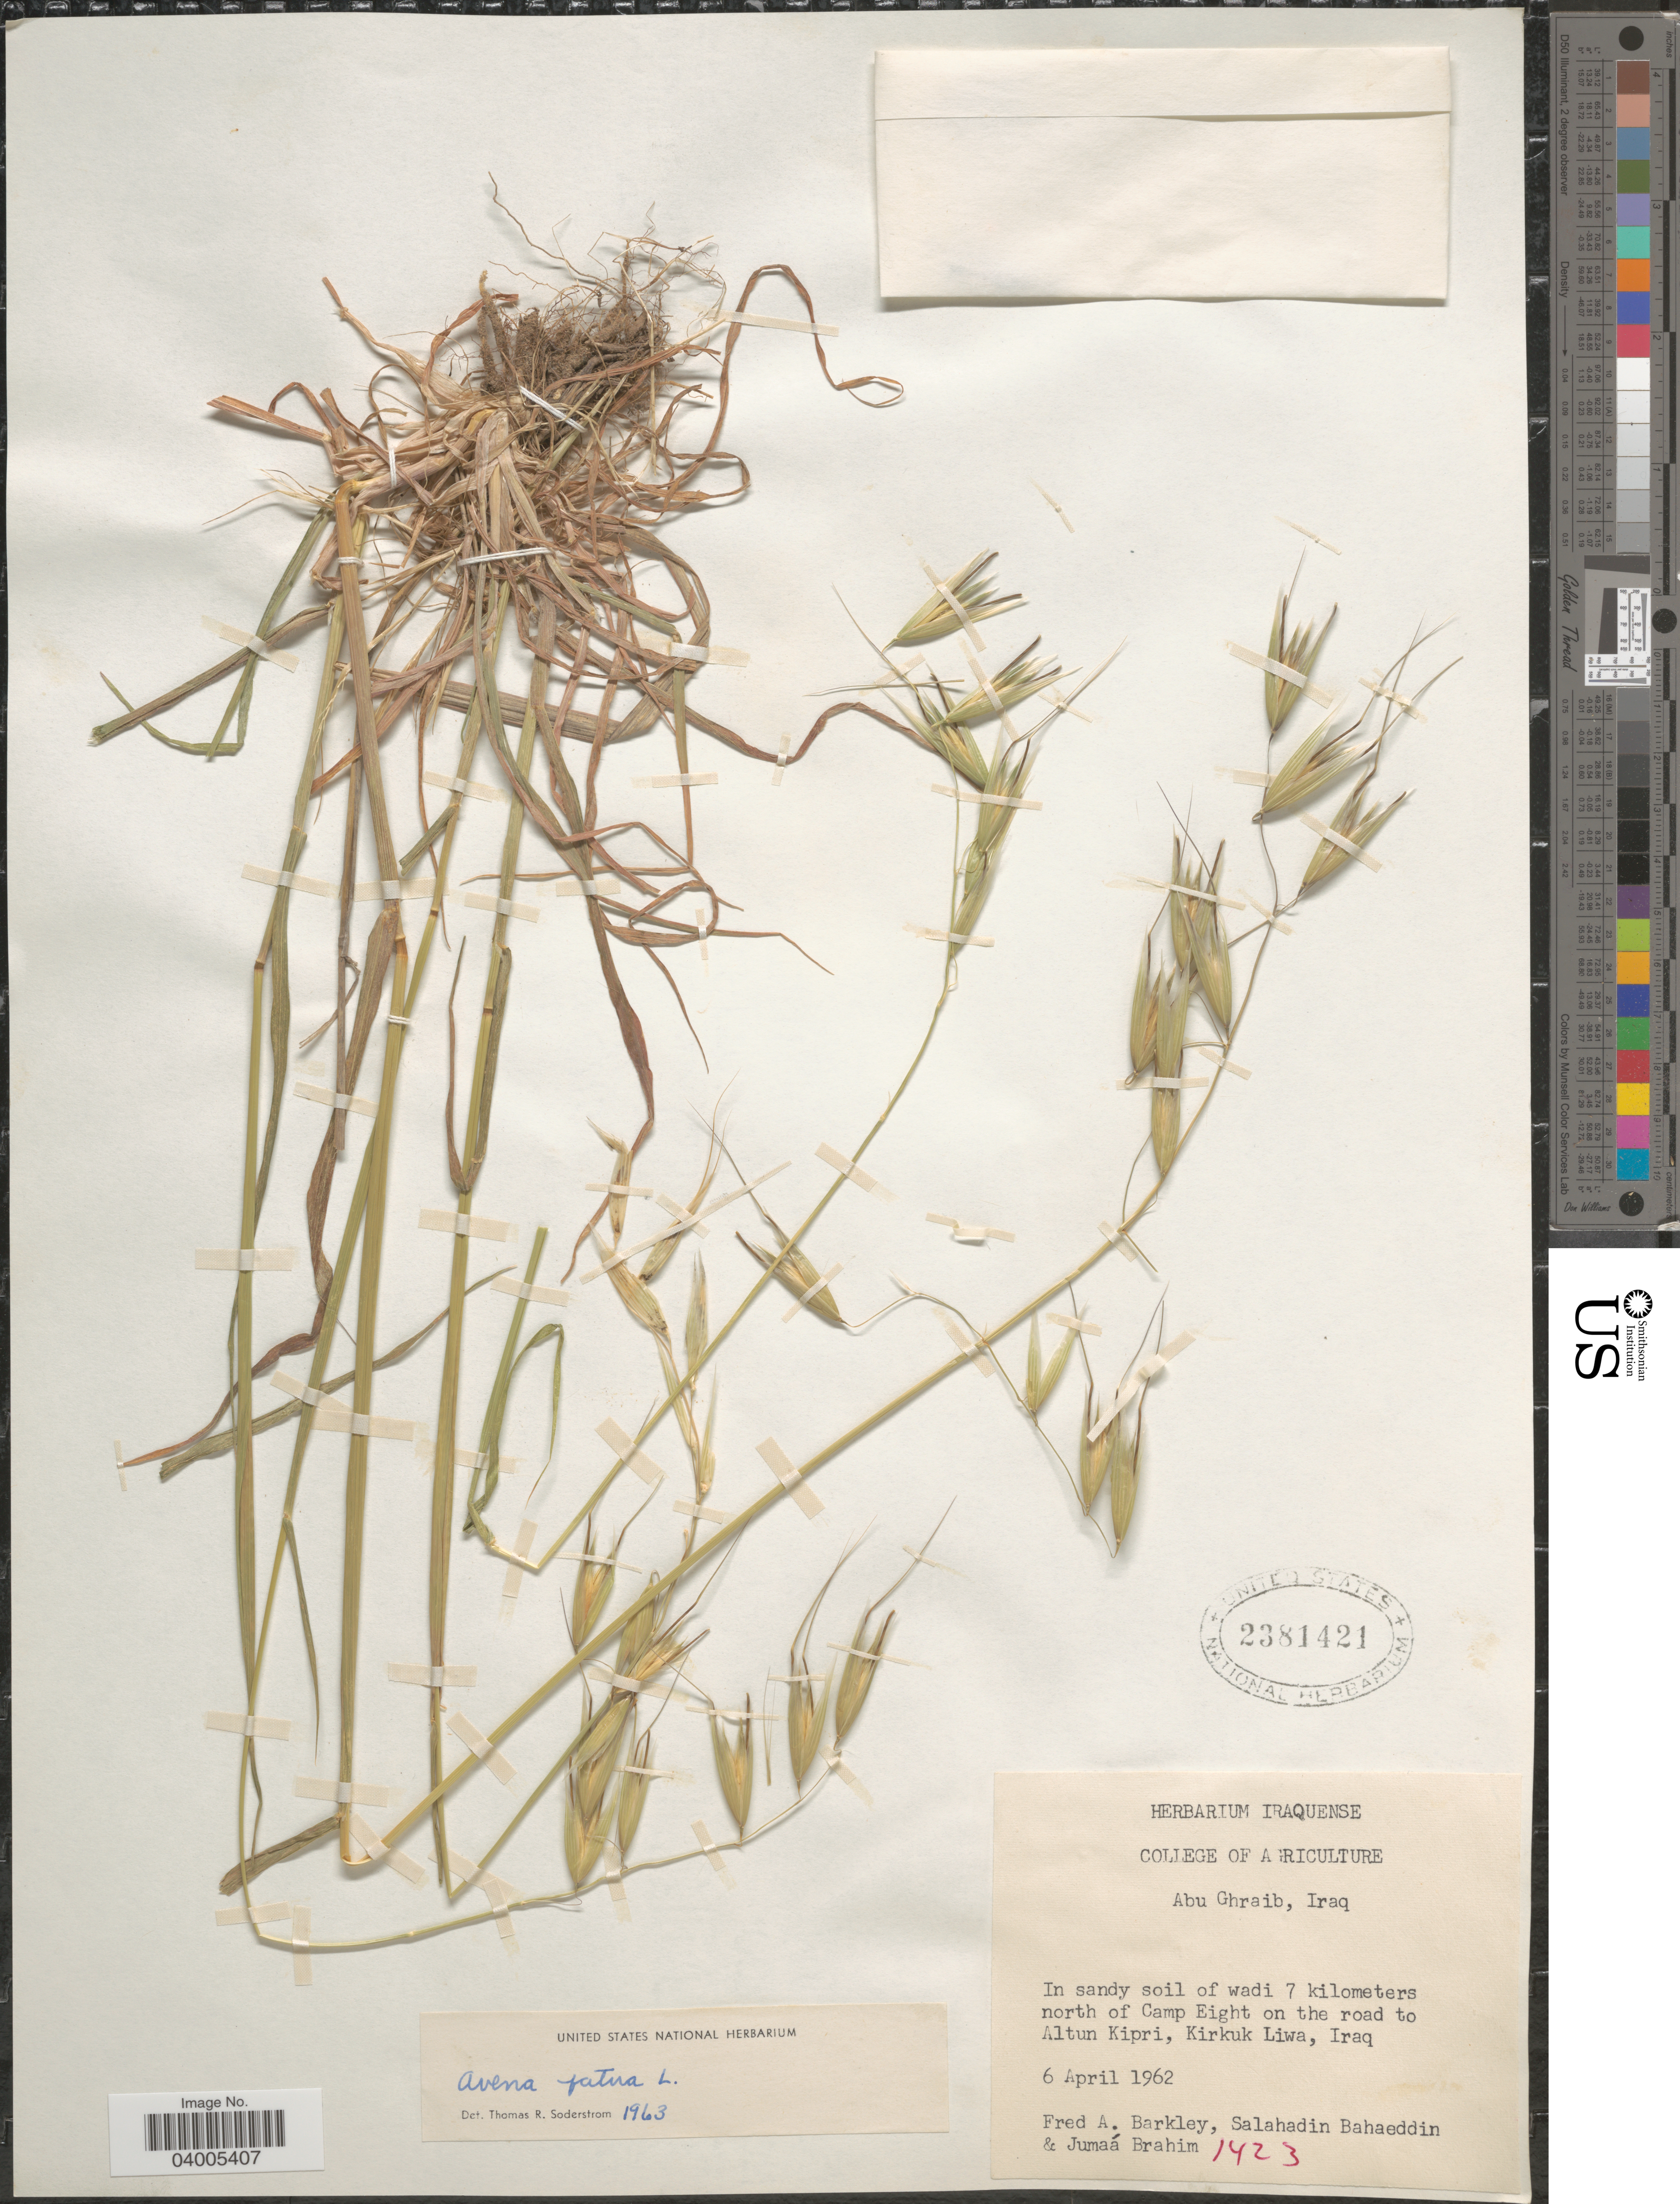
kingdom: Plantae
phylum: Tracheophyta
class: Liliopsida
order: Poales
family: Poaceae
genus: Avena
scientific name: Avena fatua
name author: L.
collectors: F. A. Barkley, S. Bahaeddin & Brahim M., J.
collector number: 1423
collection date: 1962-04-06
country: Iraq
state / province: Kirkūk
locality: In sandy soil of wadi 7 kilometers north of Camp Eight on the road to Altun Kipri, Kirkuk Liwa.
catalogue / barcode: US 2381421